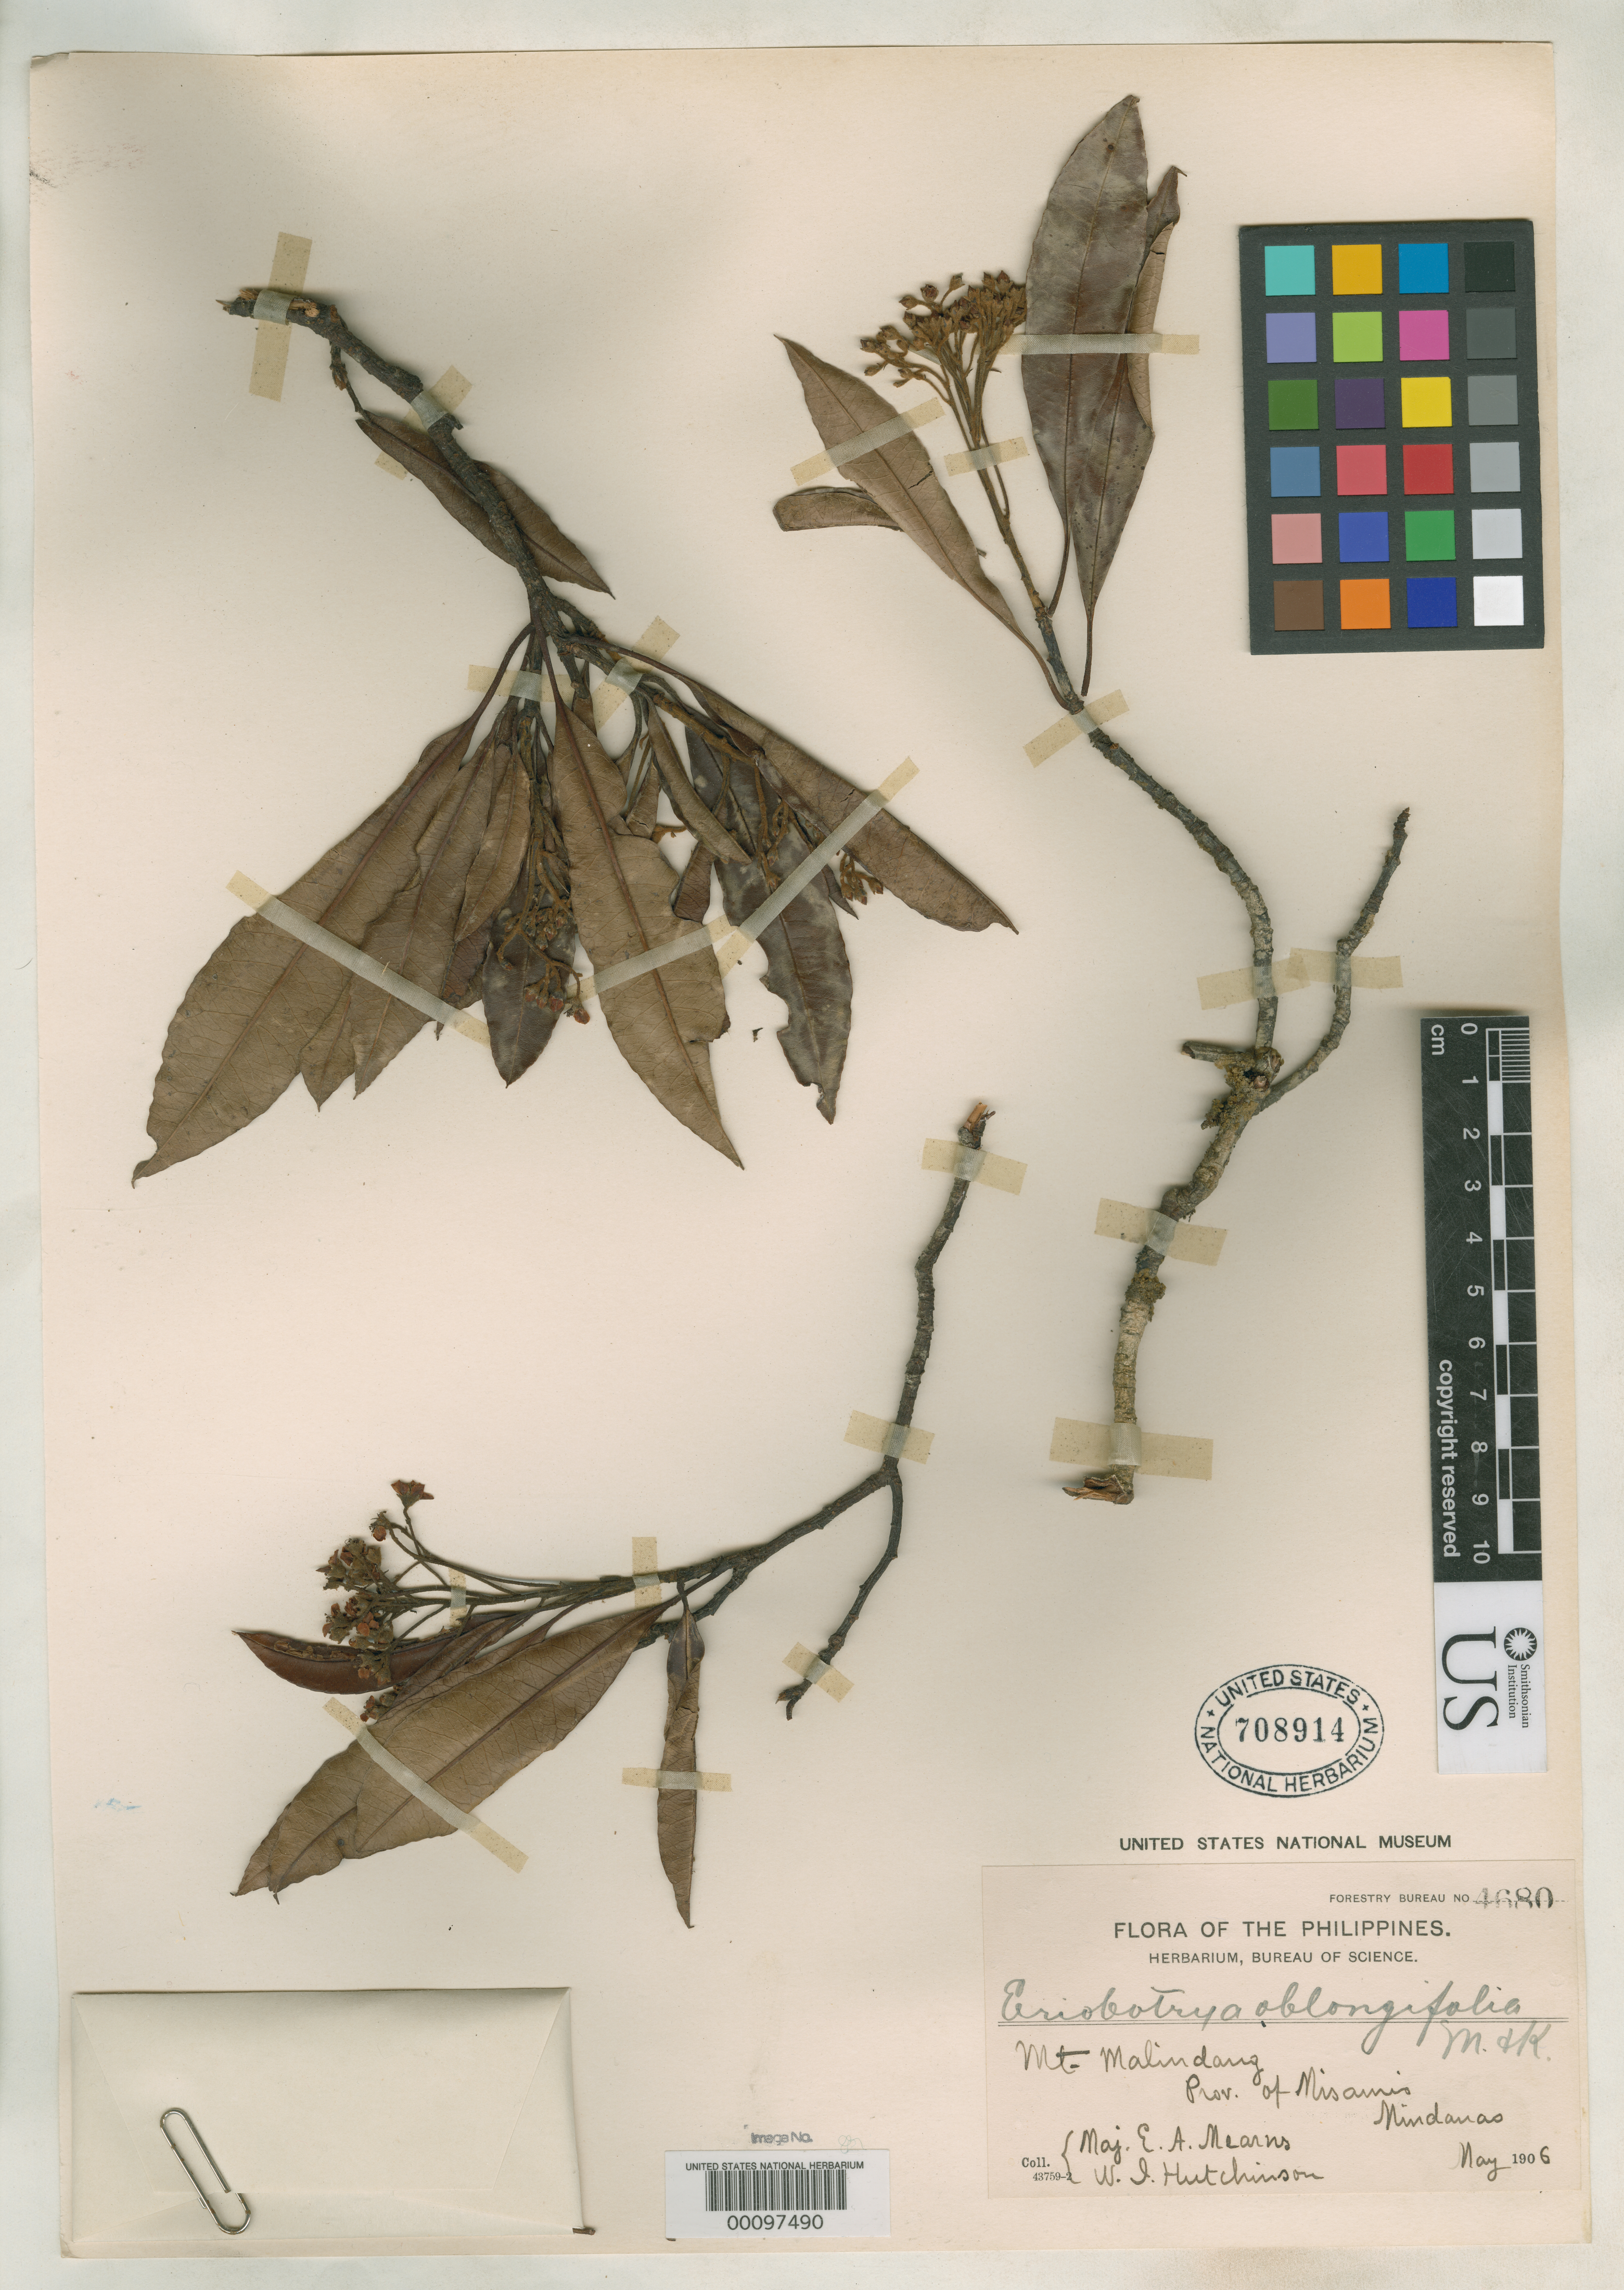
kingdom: Plantae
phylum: Tracheophyta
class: Magnoliopsida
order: Rosales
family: Rosaceae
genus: Eriobotrya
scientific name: Eriobotrya oblongifolia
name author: Merr. & Rolfe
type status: Isotype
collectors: E. A. Mearns & W. I. Hutchinson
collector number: Bur. Sci. 4680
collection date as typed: May 1906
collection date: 1906-05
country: Philippines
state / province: Northern Mindanao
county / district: Misamis Occidental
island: Mindanao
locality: Mt. Malindang.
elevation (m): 1800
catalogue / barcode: US 708914